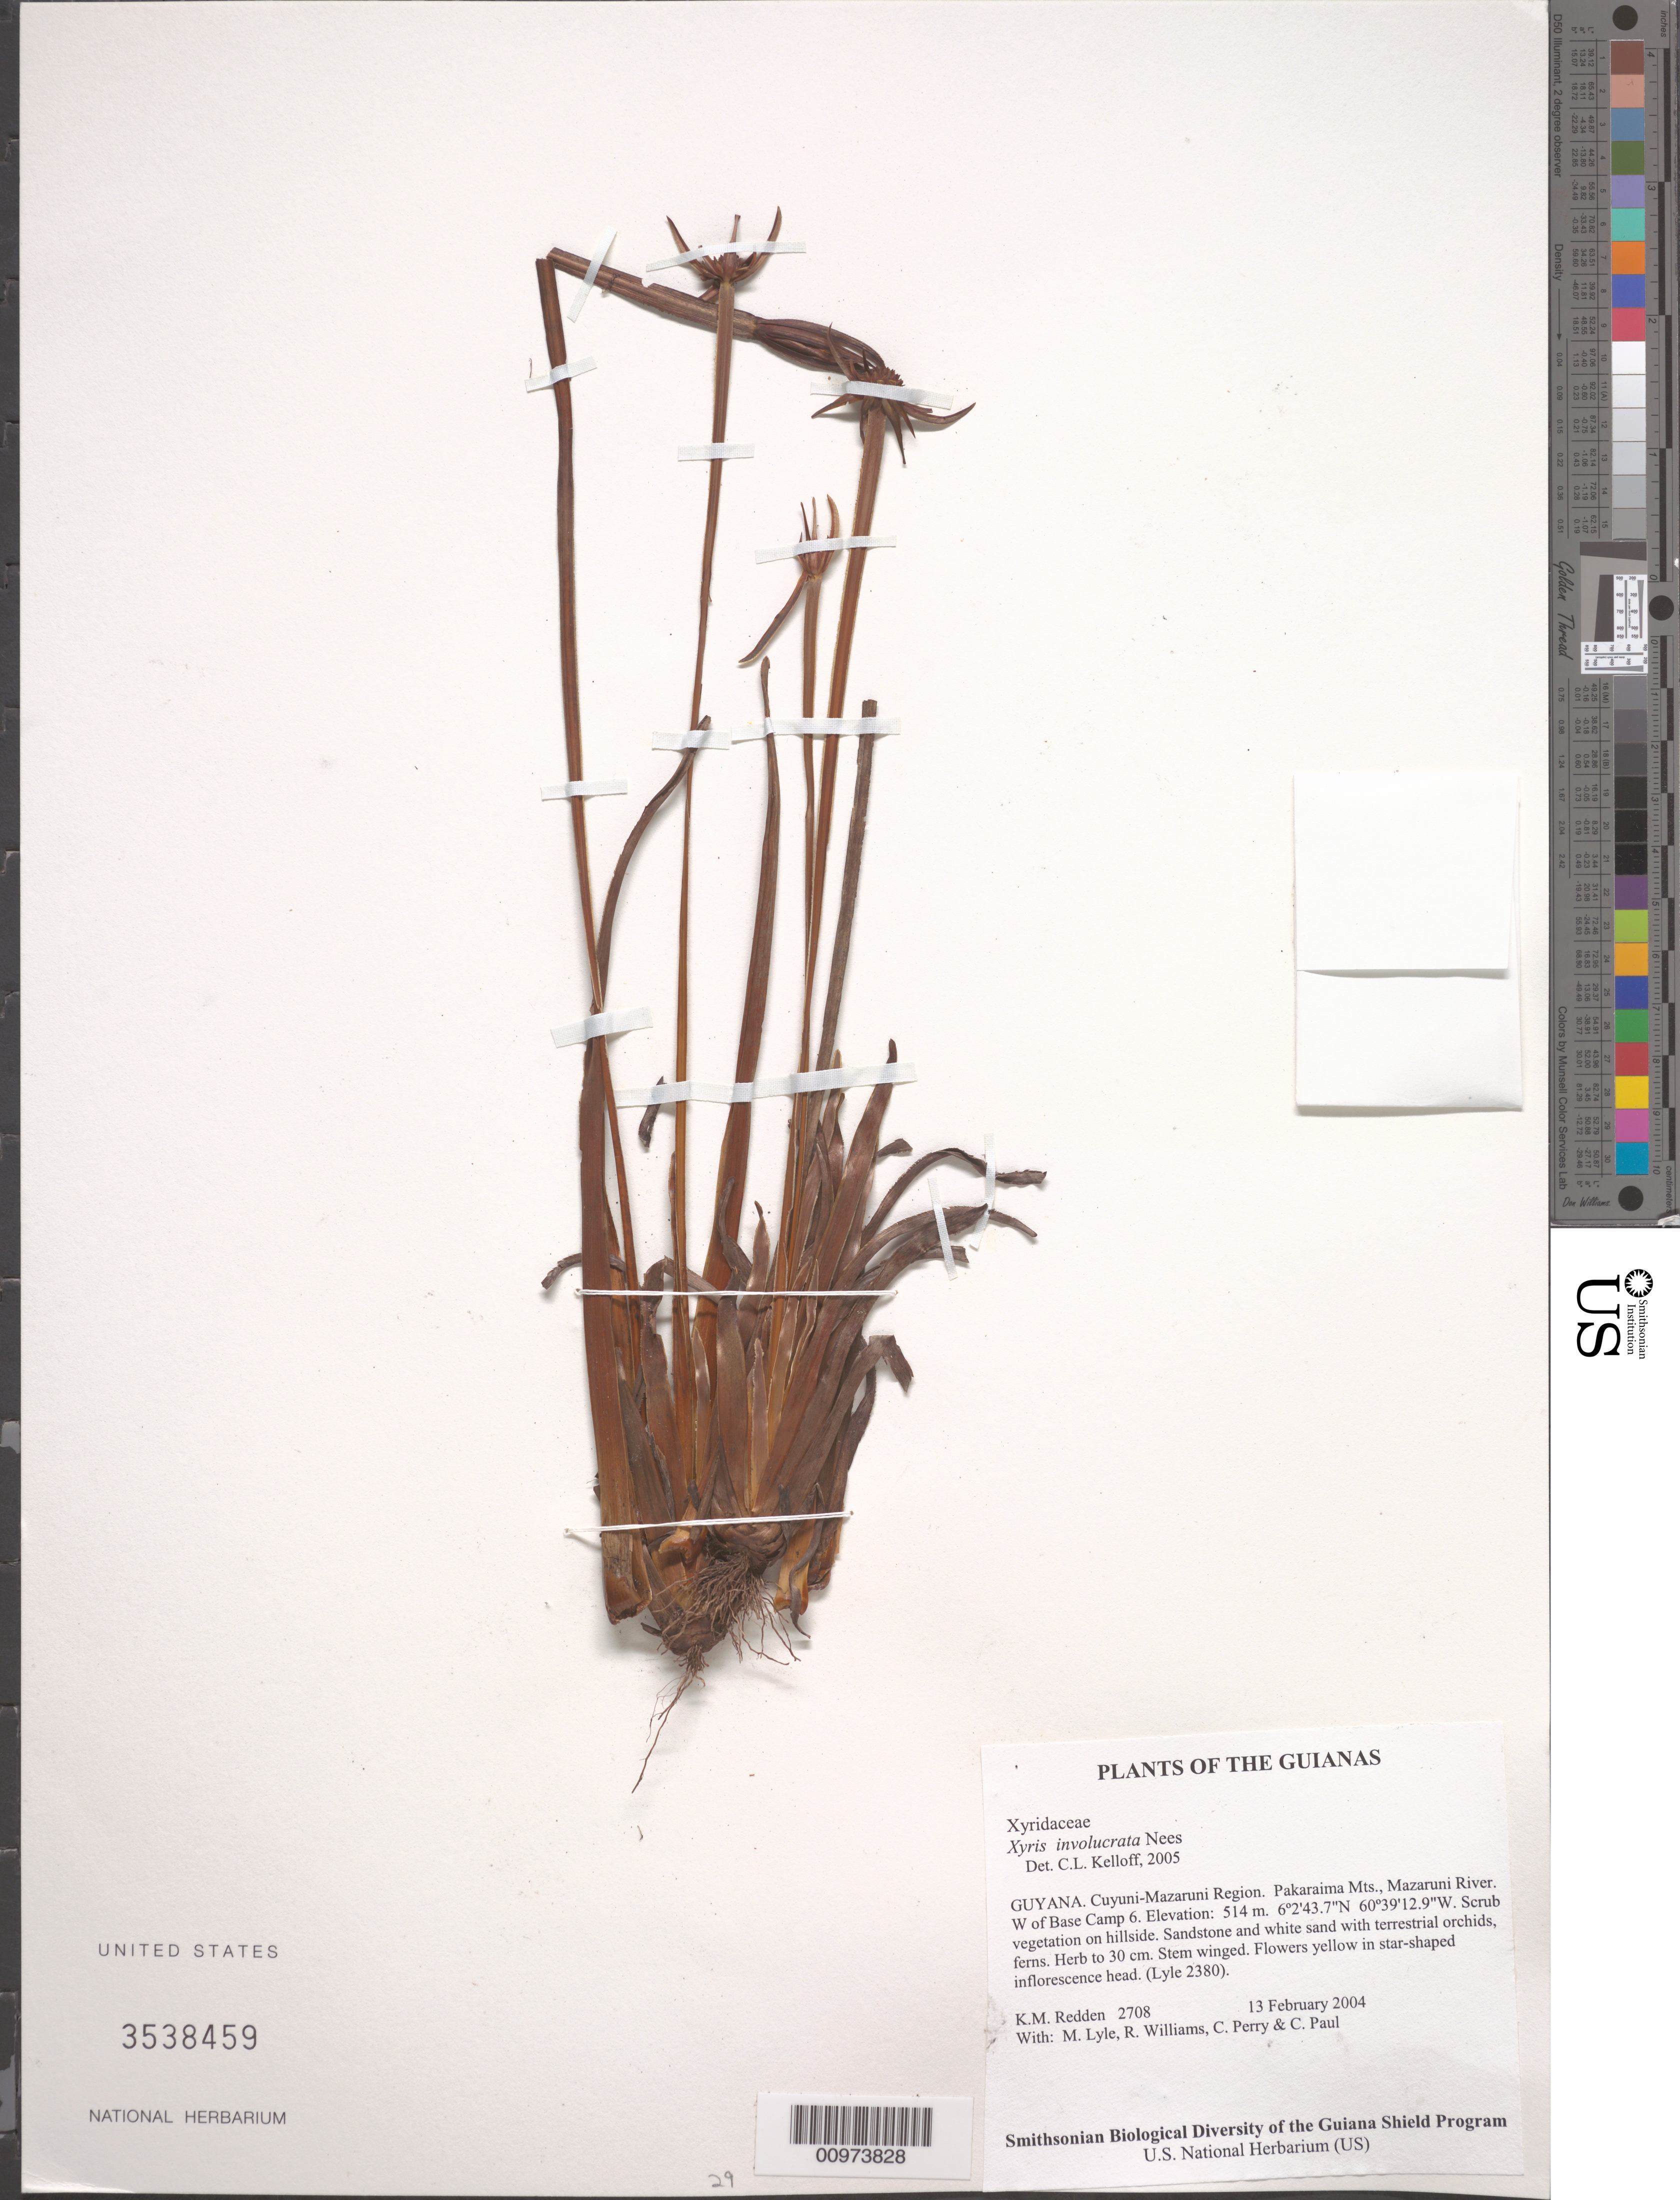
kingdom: Plantae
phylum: Tracheophyta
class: Liliopsida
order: Poales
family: Xyridaceae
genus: Xyris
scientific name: Xyris involucrata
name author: Nees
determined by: Kelloff, Carol L., (US), Smithsonian Institution - National Museum of Natural History (UNITED STATES)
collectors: K. M. Redden, M. Lyle, R. Williams, C. Perry & C. Paul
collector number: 2708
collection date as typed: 13 February 2004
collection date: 2004-02-13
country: Guyana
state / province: Cuyuni-Mazaruni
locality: Pakaraima Mts., Mazaruni River. W of Base Camp 6.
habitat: Scrub vegetation on hillside. Sandstone and white sand with terrestrial orchids, ferns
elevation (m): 514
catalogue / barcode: US 3538459